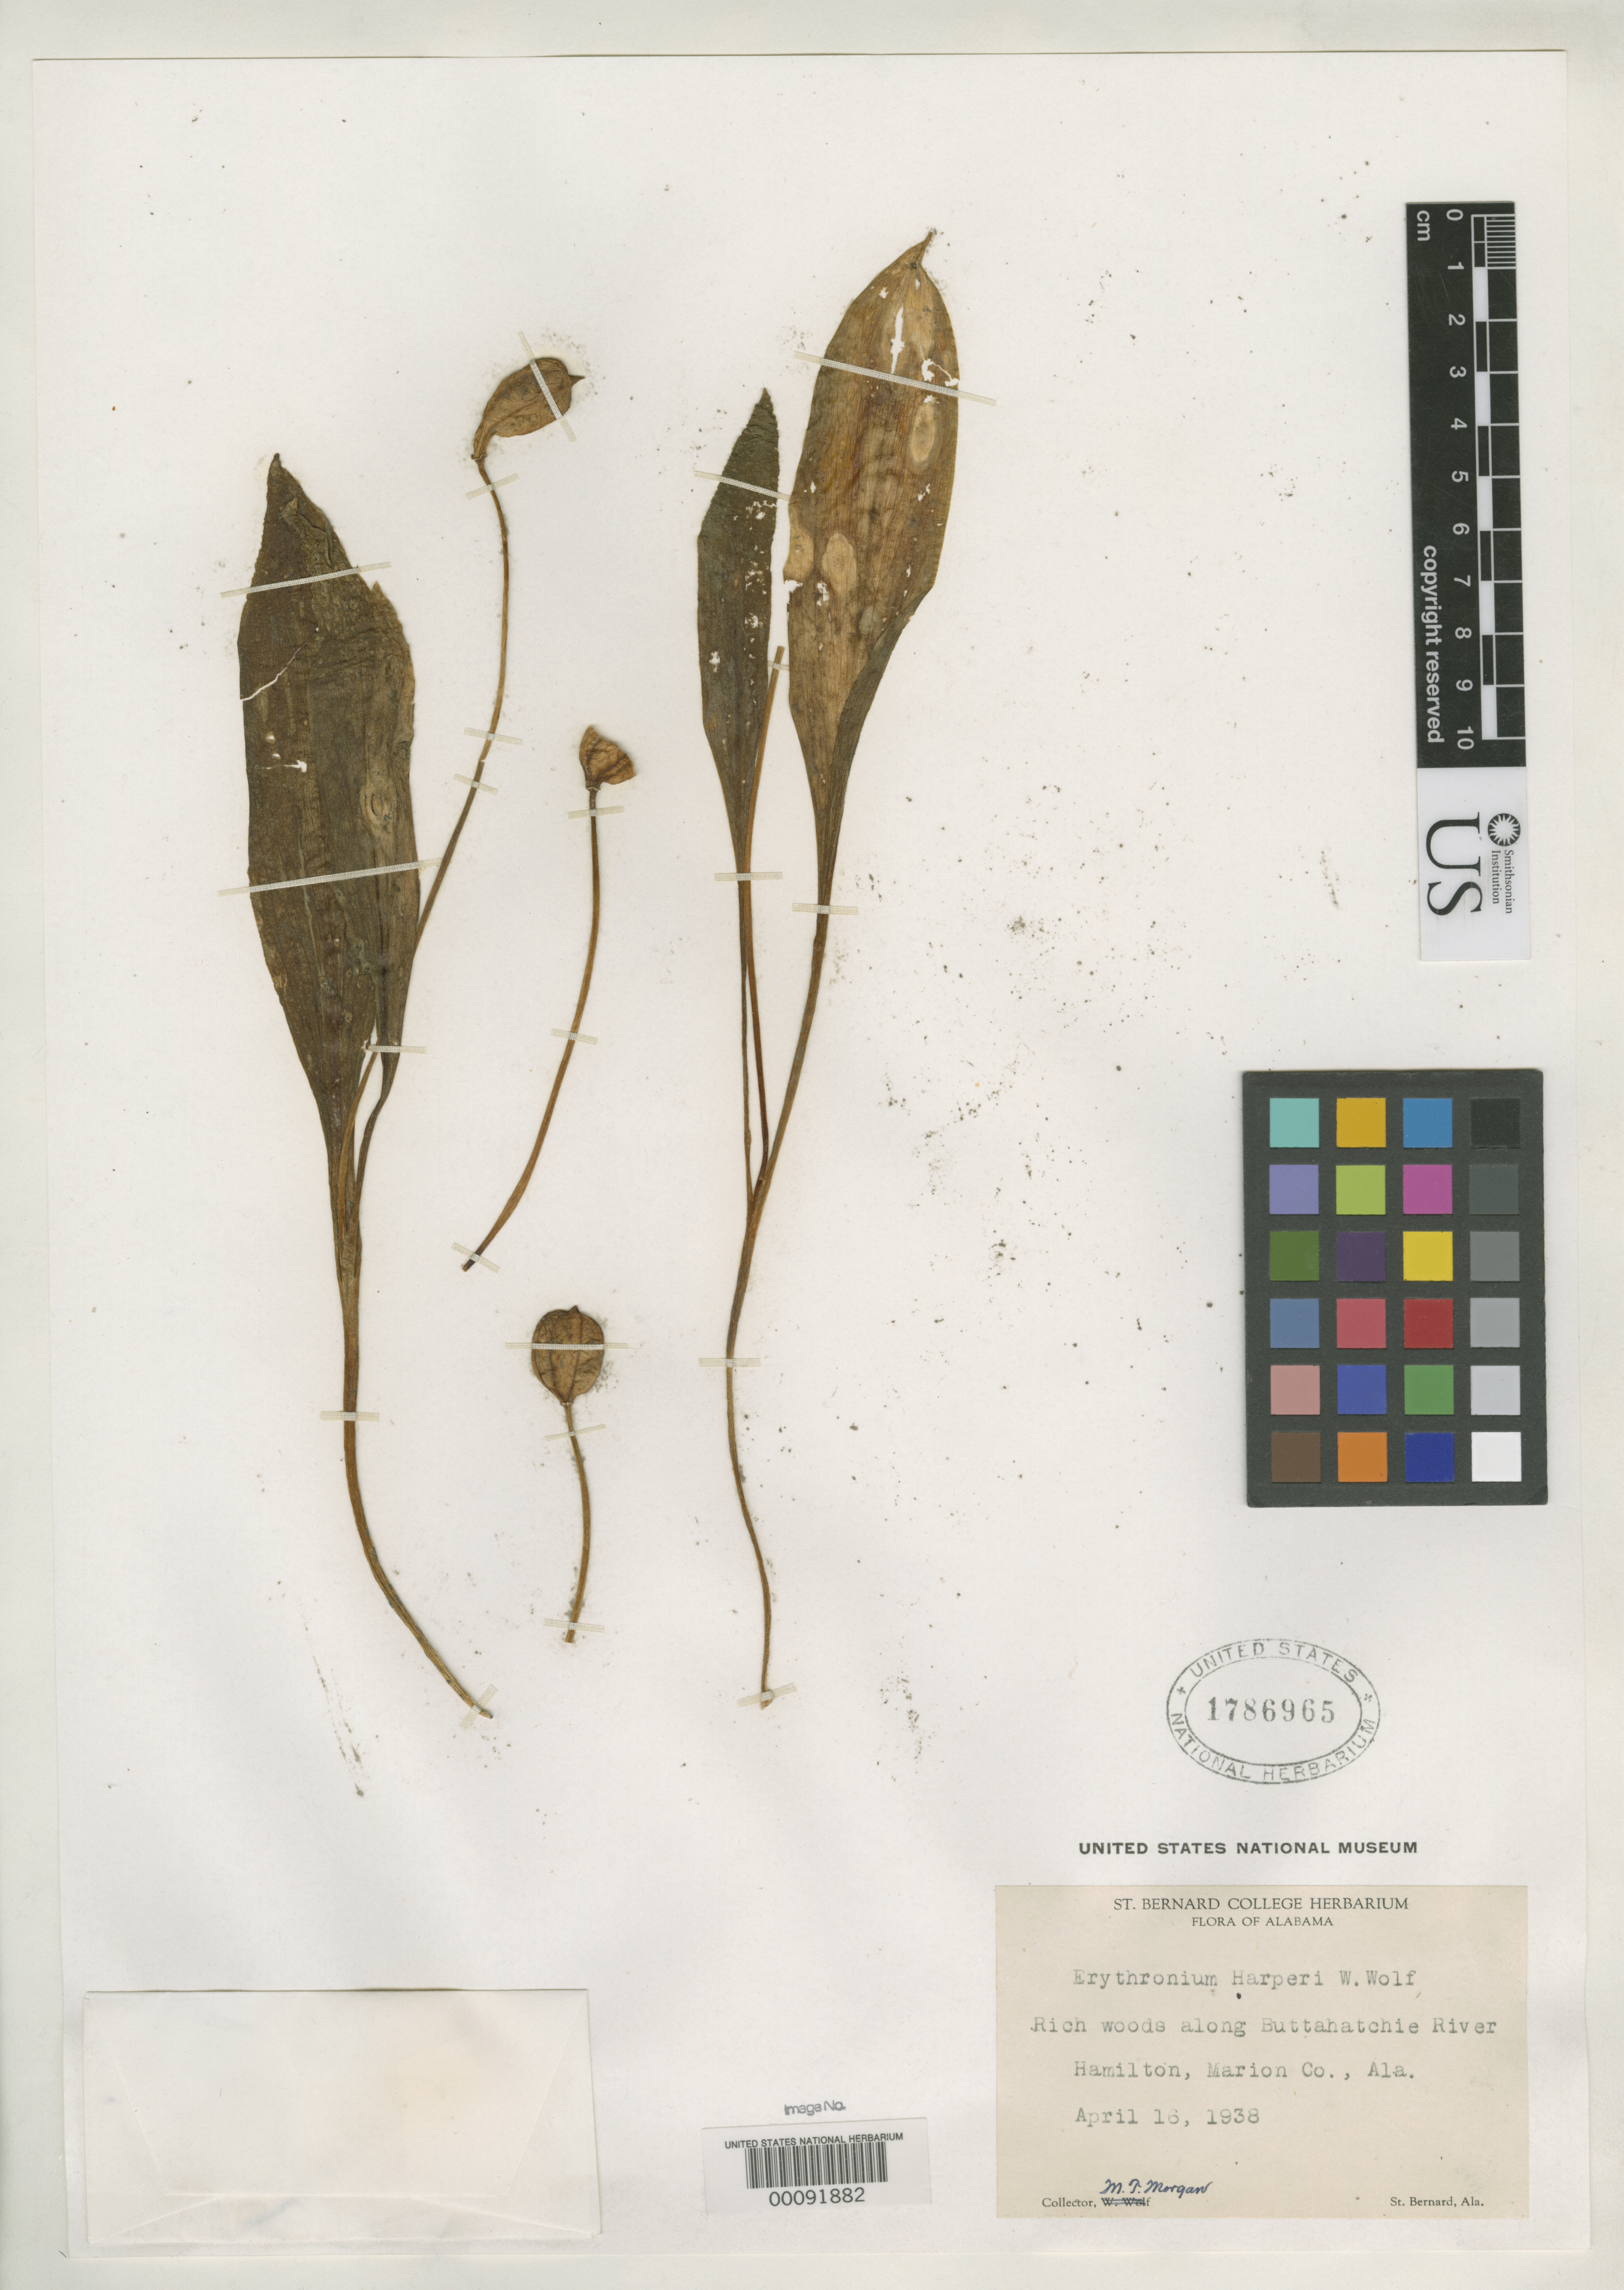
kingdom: Plantae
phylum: Tracheophyta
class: Liliopsida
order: Liliales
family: Liliaceae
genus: Erythronium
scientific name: Erythronium harperi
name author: W. Wolf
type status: Lectotype; Syntype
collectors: M. Morgan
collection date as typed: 16 Apr 1938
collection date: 1938-04-16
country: United States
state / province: Alabama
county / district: Marion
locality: Rich woods along Buttahatchie River, Hamilton, Marion Co., Ala.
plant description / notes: Currently accepted name as cited by Parks & Hardin (1963); both original type citation and lectotype designation are ambiguous.; Fruiting collection (dubiously collected on same date as flowering collection despite label data?).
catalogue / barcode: US 1786965